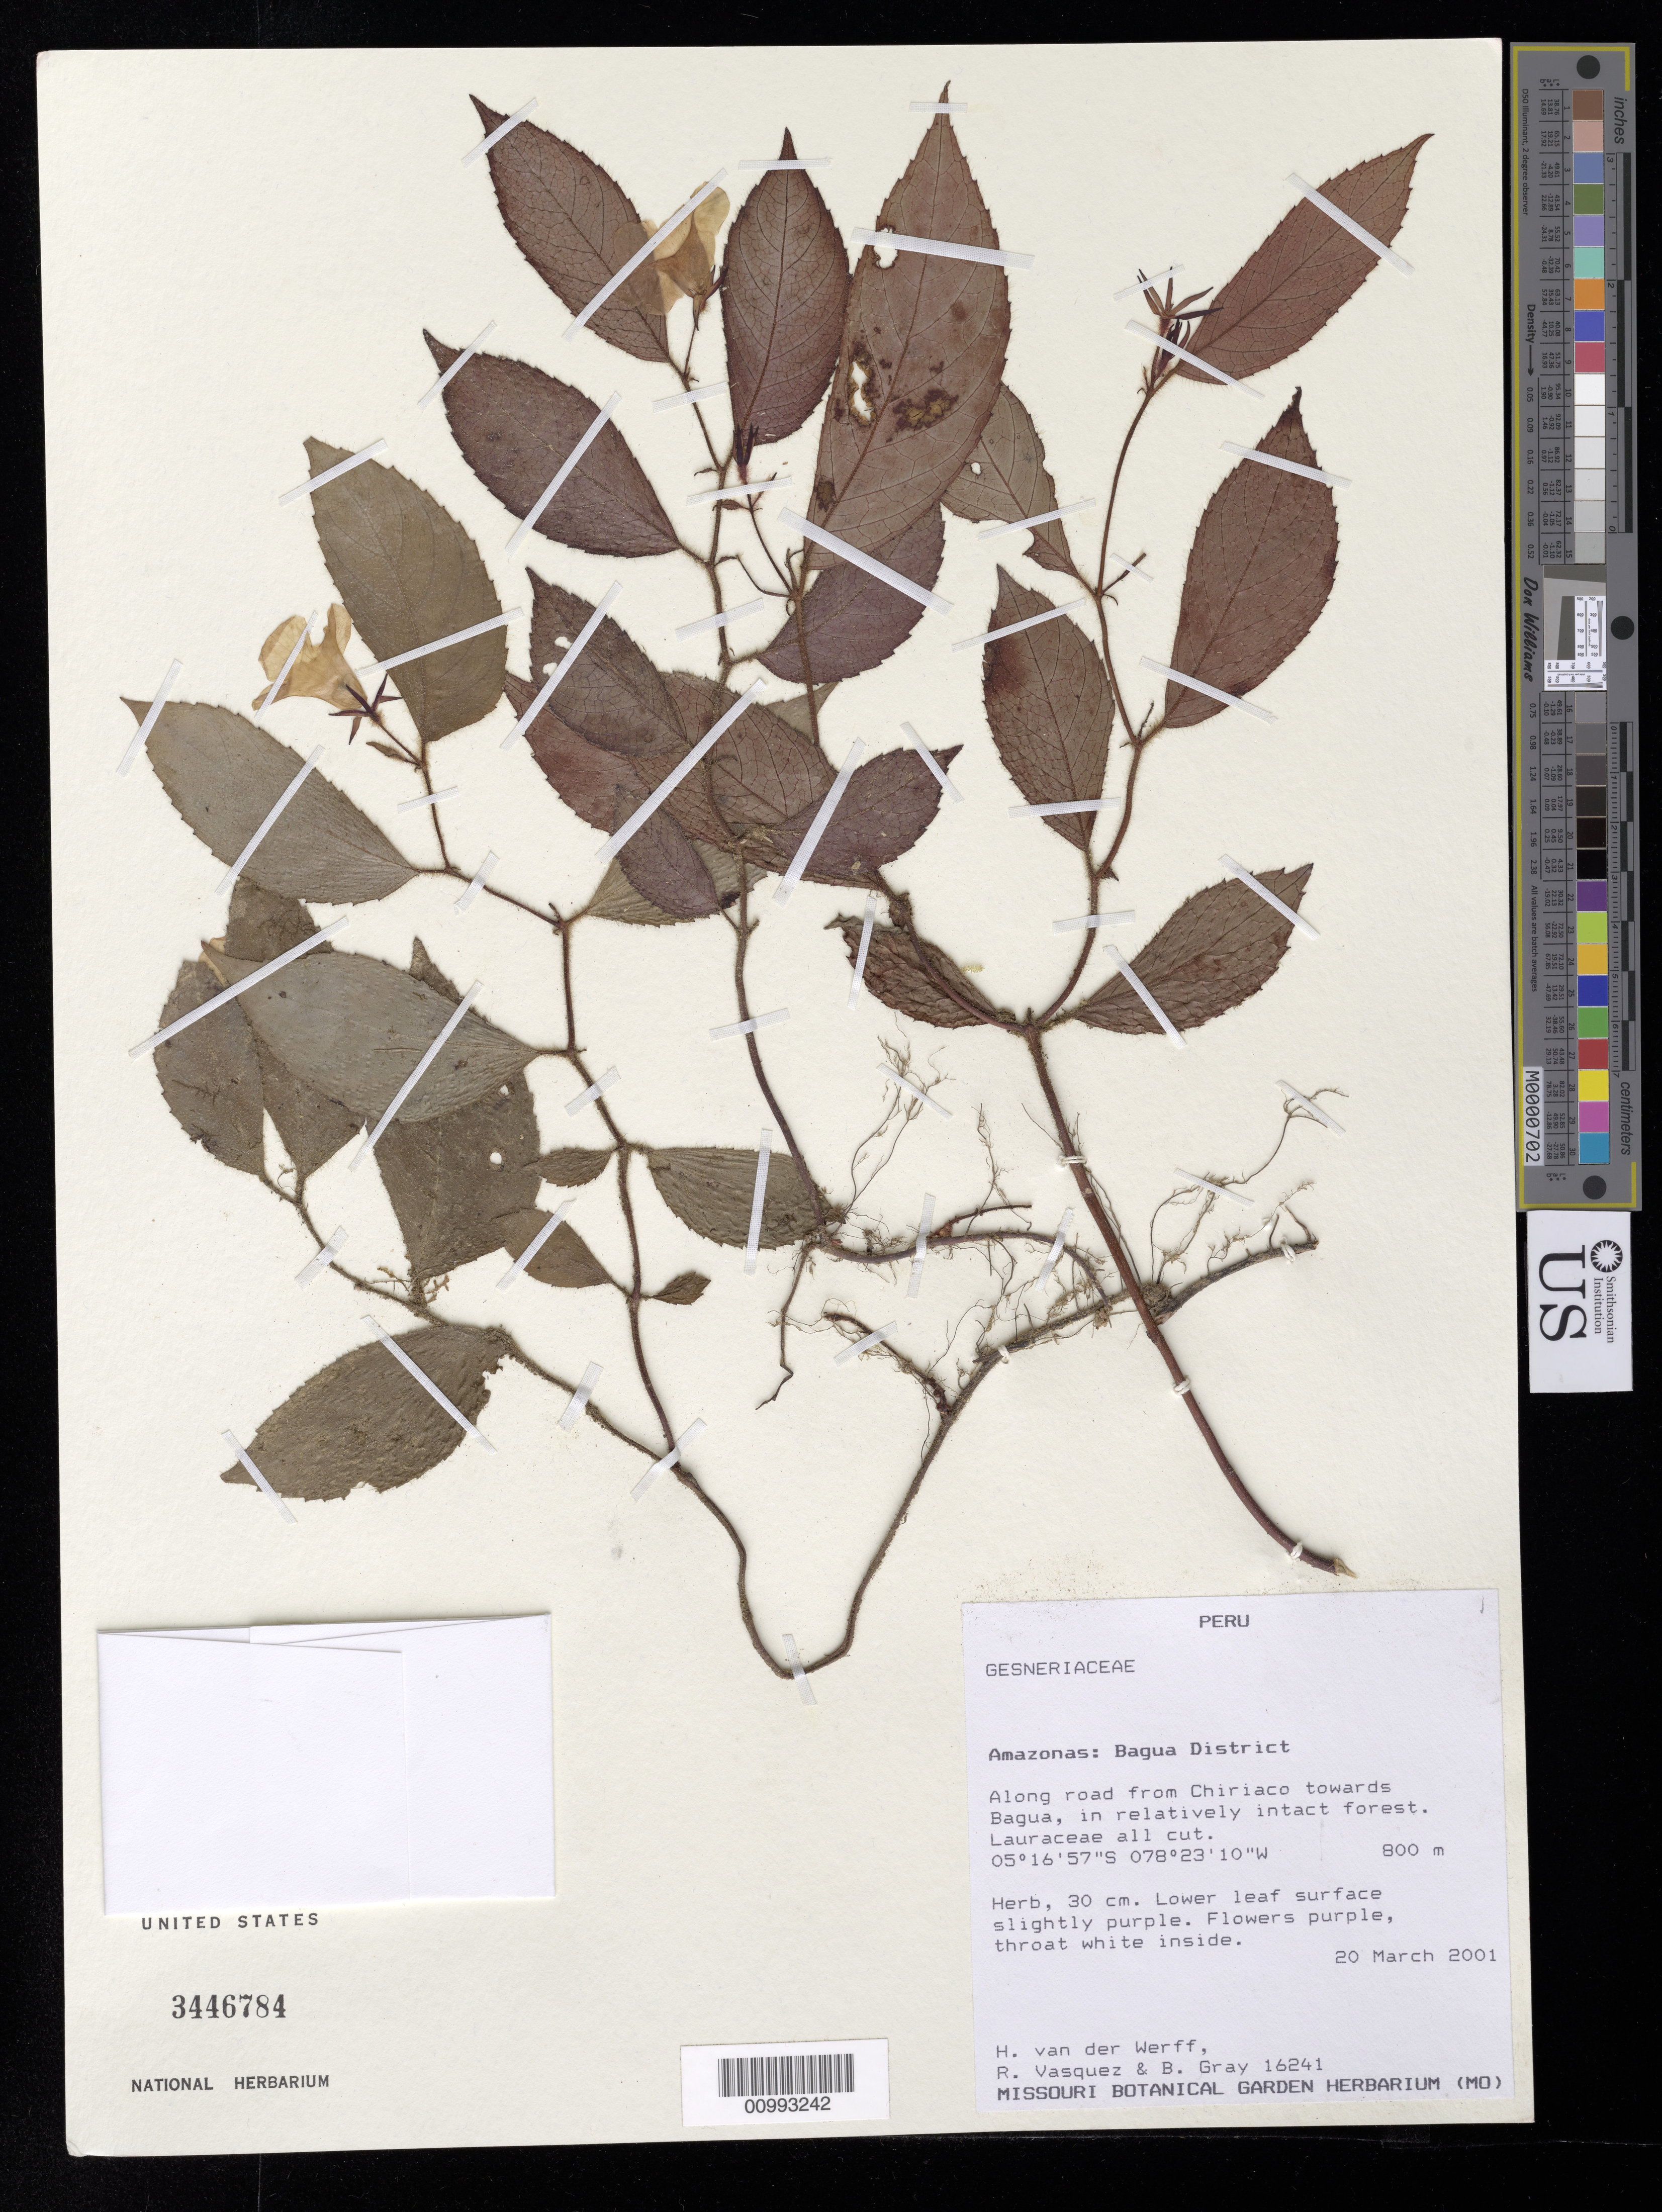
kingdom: Plantae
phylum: Tracheophyta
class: Magnoliopsida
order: Lamiales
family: Gesneriaceae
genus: Monopyle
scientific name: Monopyle sp.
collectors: H. van der Werff, R. Vásquez & B. Gray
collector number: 16241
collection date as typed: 20 Mar 2001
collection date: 2001-03-20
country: Peru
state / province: Amazonas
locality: Amazonas: Baguet District. Along road from Chiriaco towards Bagua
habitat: In relatively intact forest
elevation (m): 800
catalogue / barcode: US 3446784